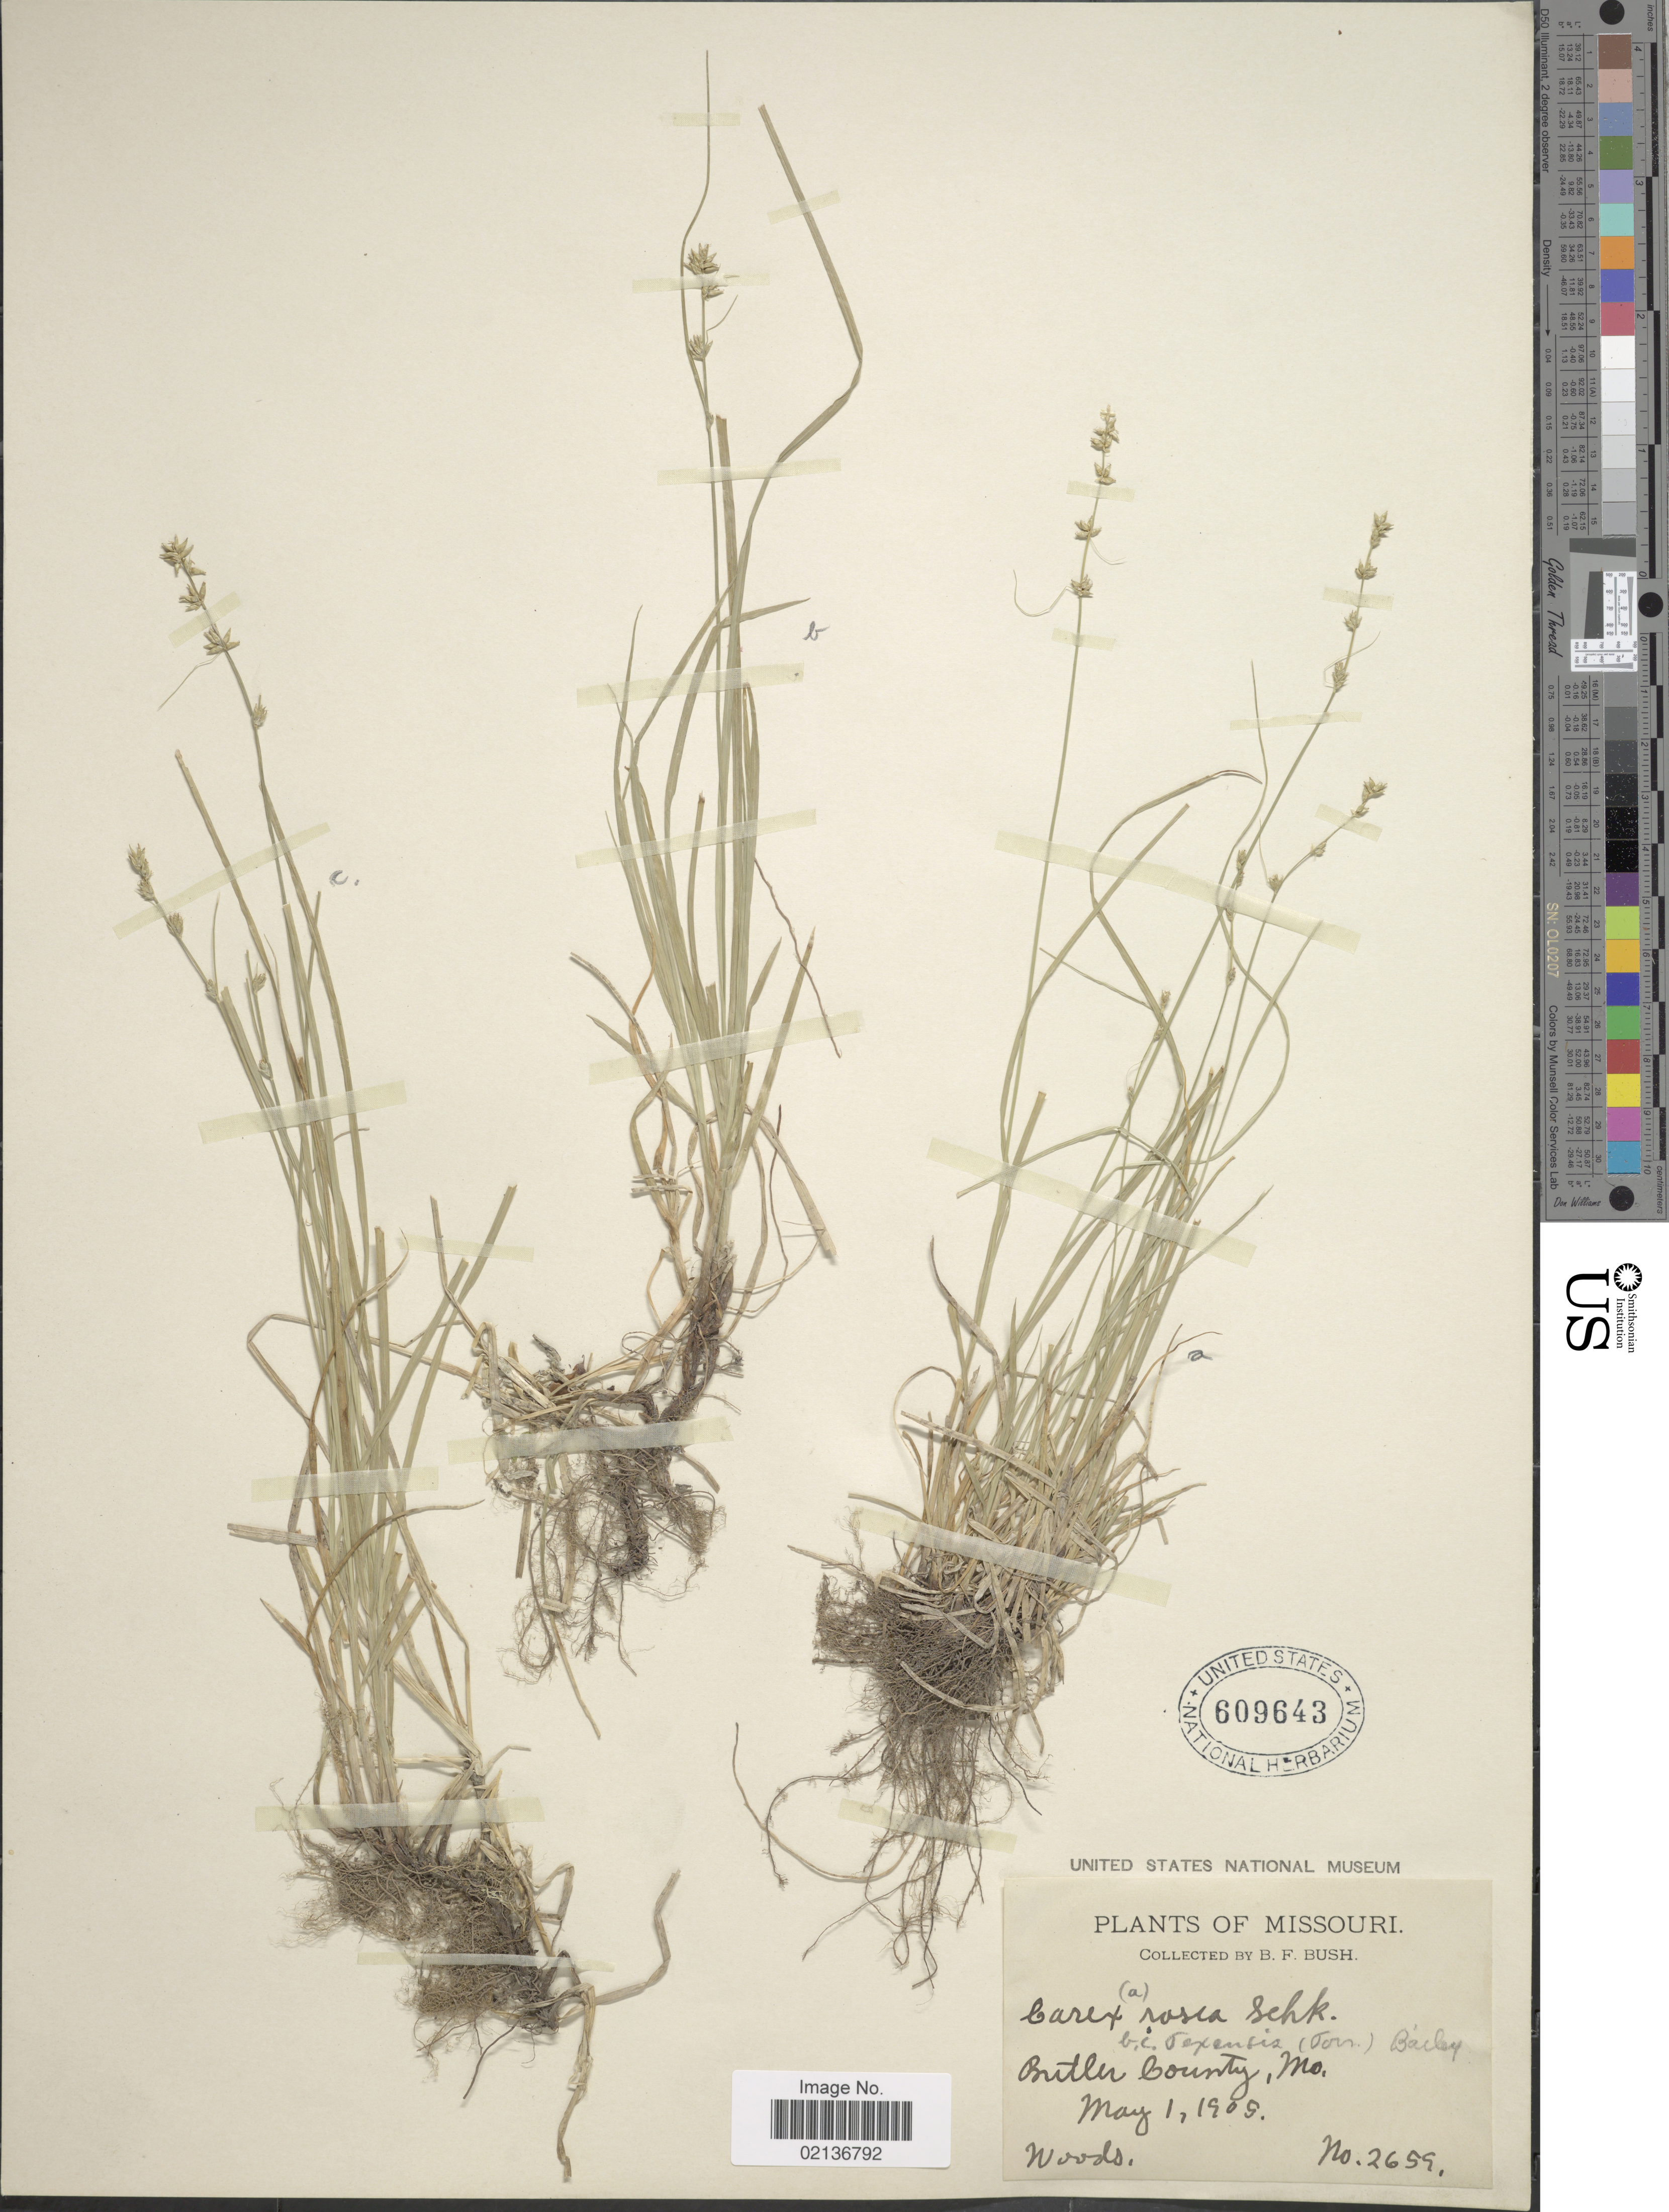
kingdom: Plantae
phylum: Tracheophyta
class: Liliopsida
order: Poales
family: Cyperaceae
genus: Carex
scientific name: Carex texensis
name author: (Torr. ex L.H. Bailey) L.H. Bailey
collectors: B. F. Bush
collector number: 2659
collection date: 1905-05-01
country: United States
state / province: Missouri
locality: Butler County, Mo.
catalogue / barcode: US 609643